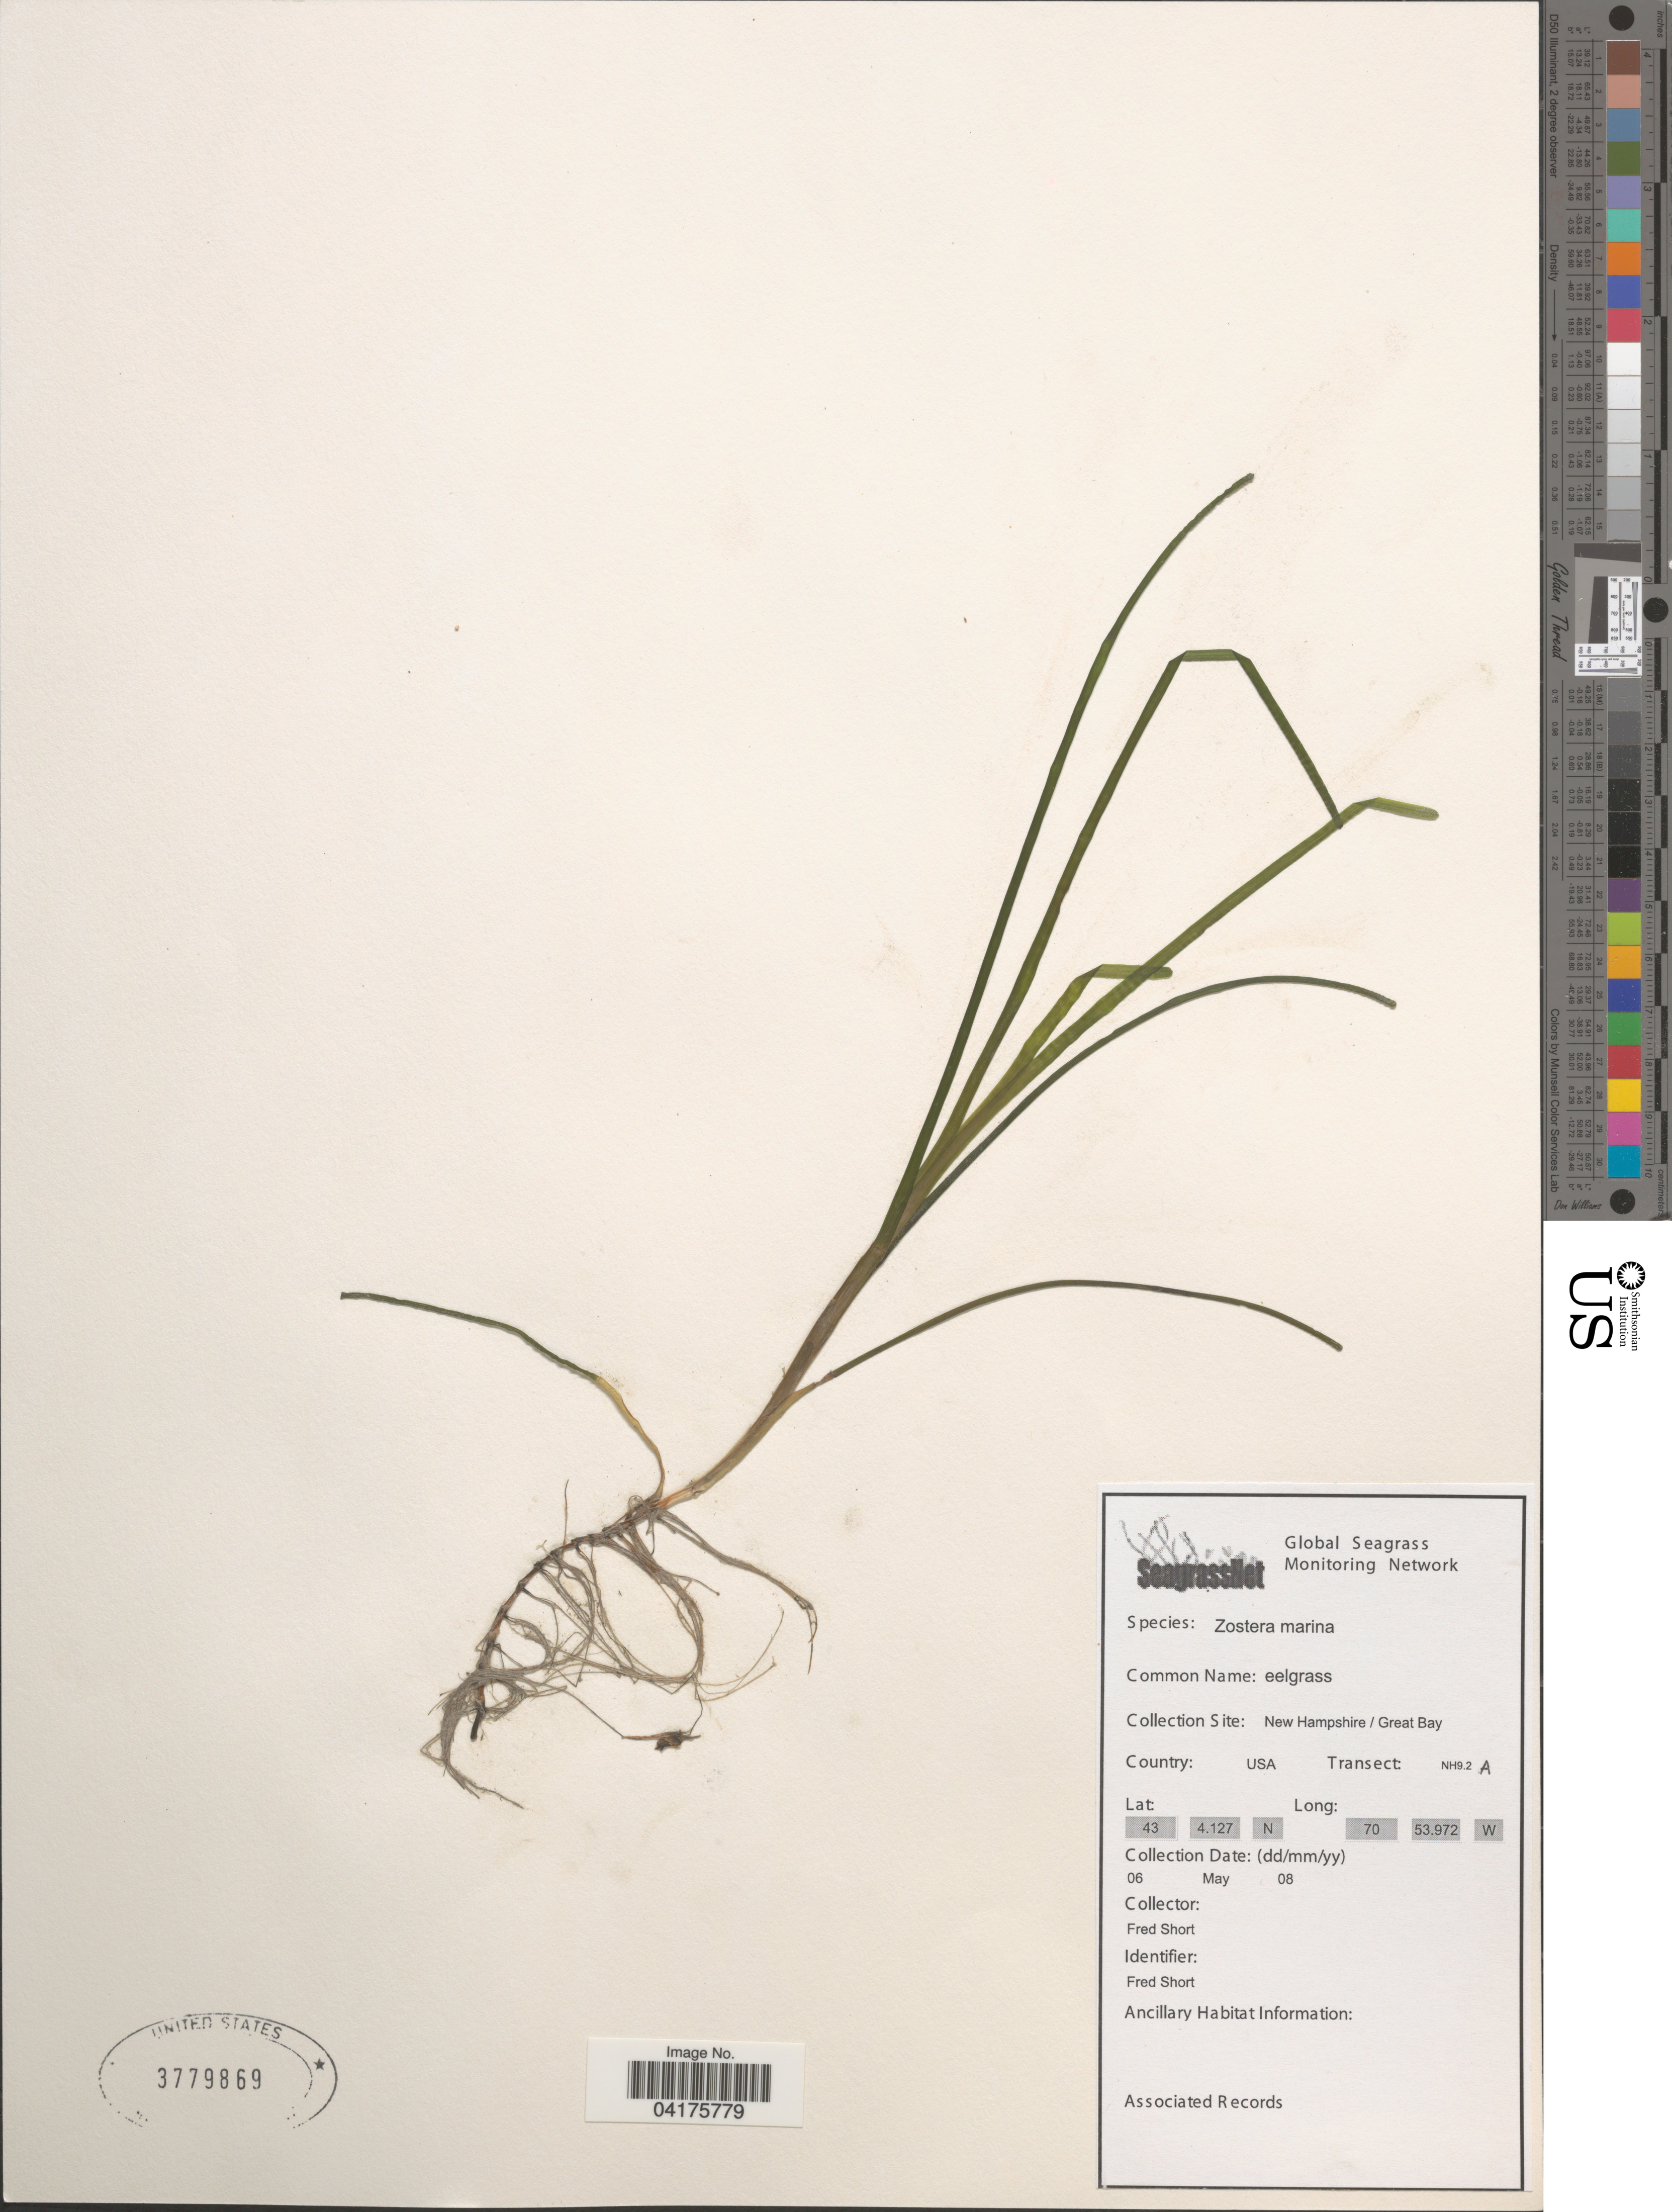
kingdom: Plantae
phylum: Tracheophyta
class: Liliopsida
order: Alismatales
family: Zosteraceae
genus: Zostera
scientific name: Zostera marina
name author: L.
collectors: F. Short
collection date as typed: Transcribed d/m/y: 6/5/8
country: United States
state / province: New Hampshire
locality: Great Bay.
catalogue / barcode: US 3779869